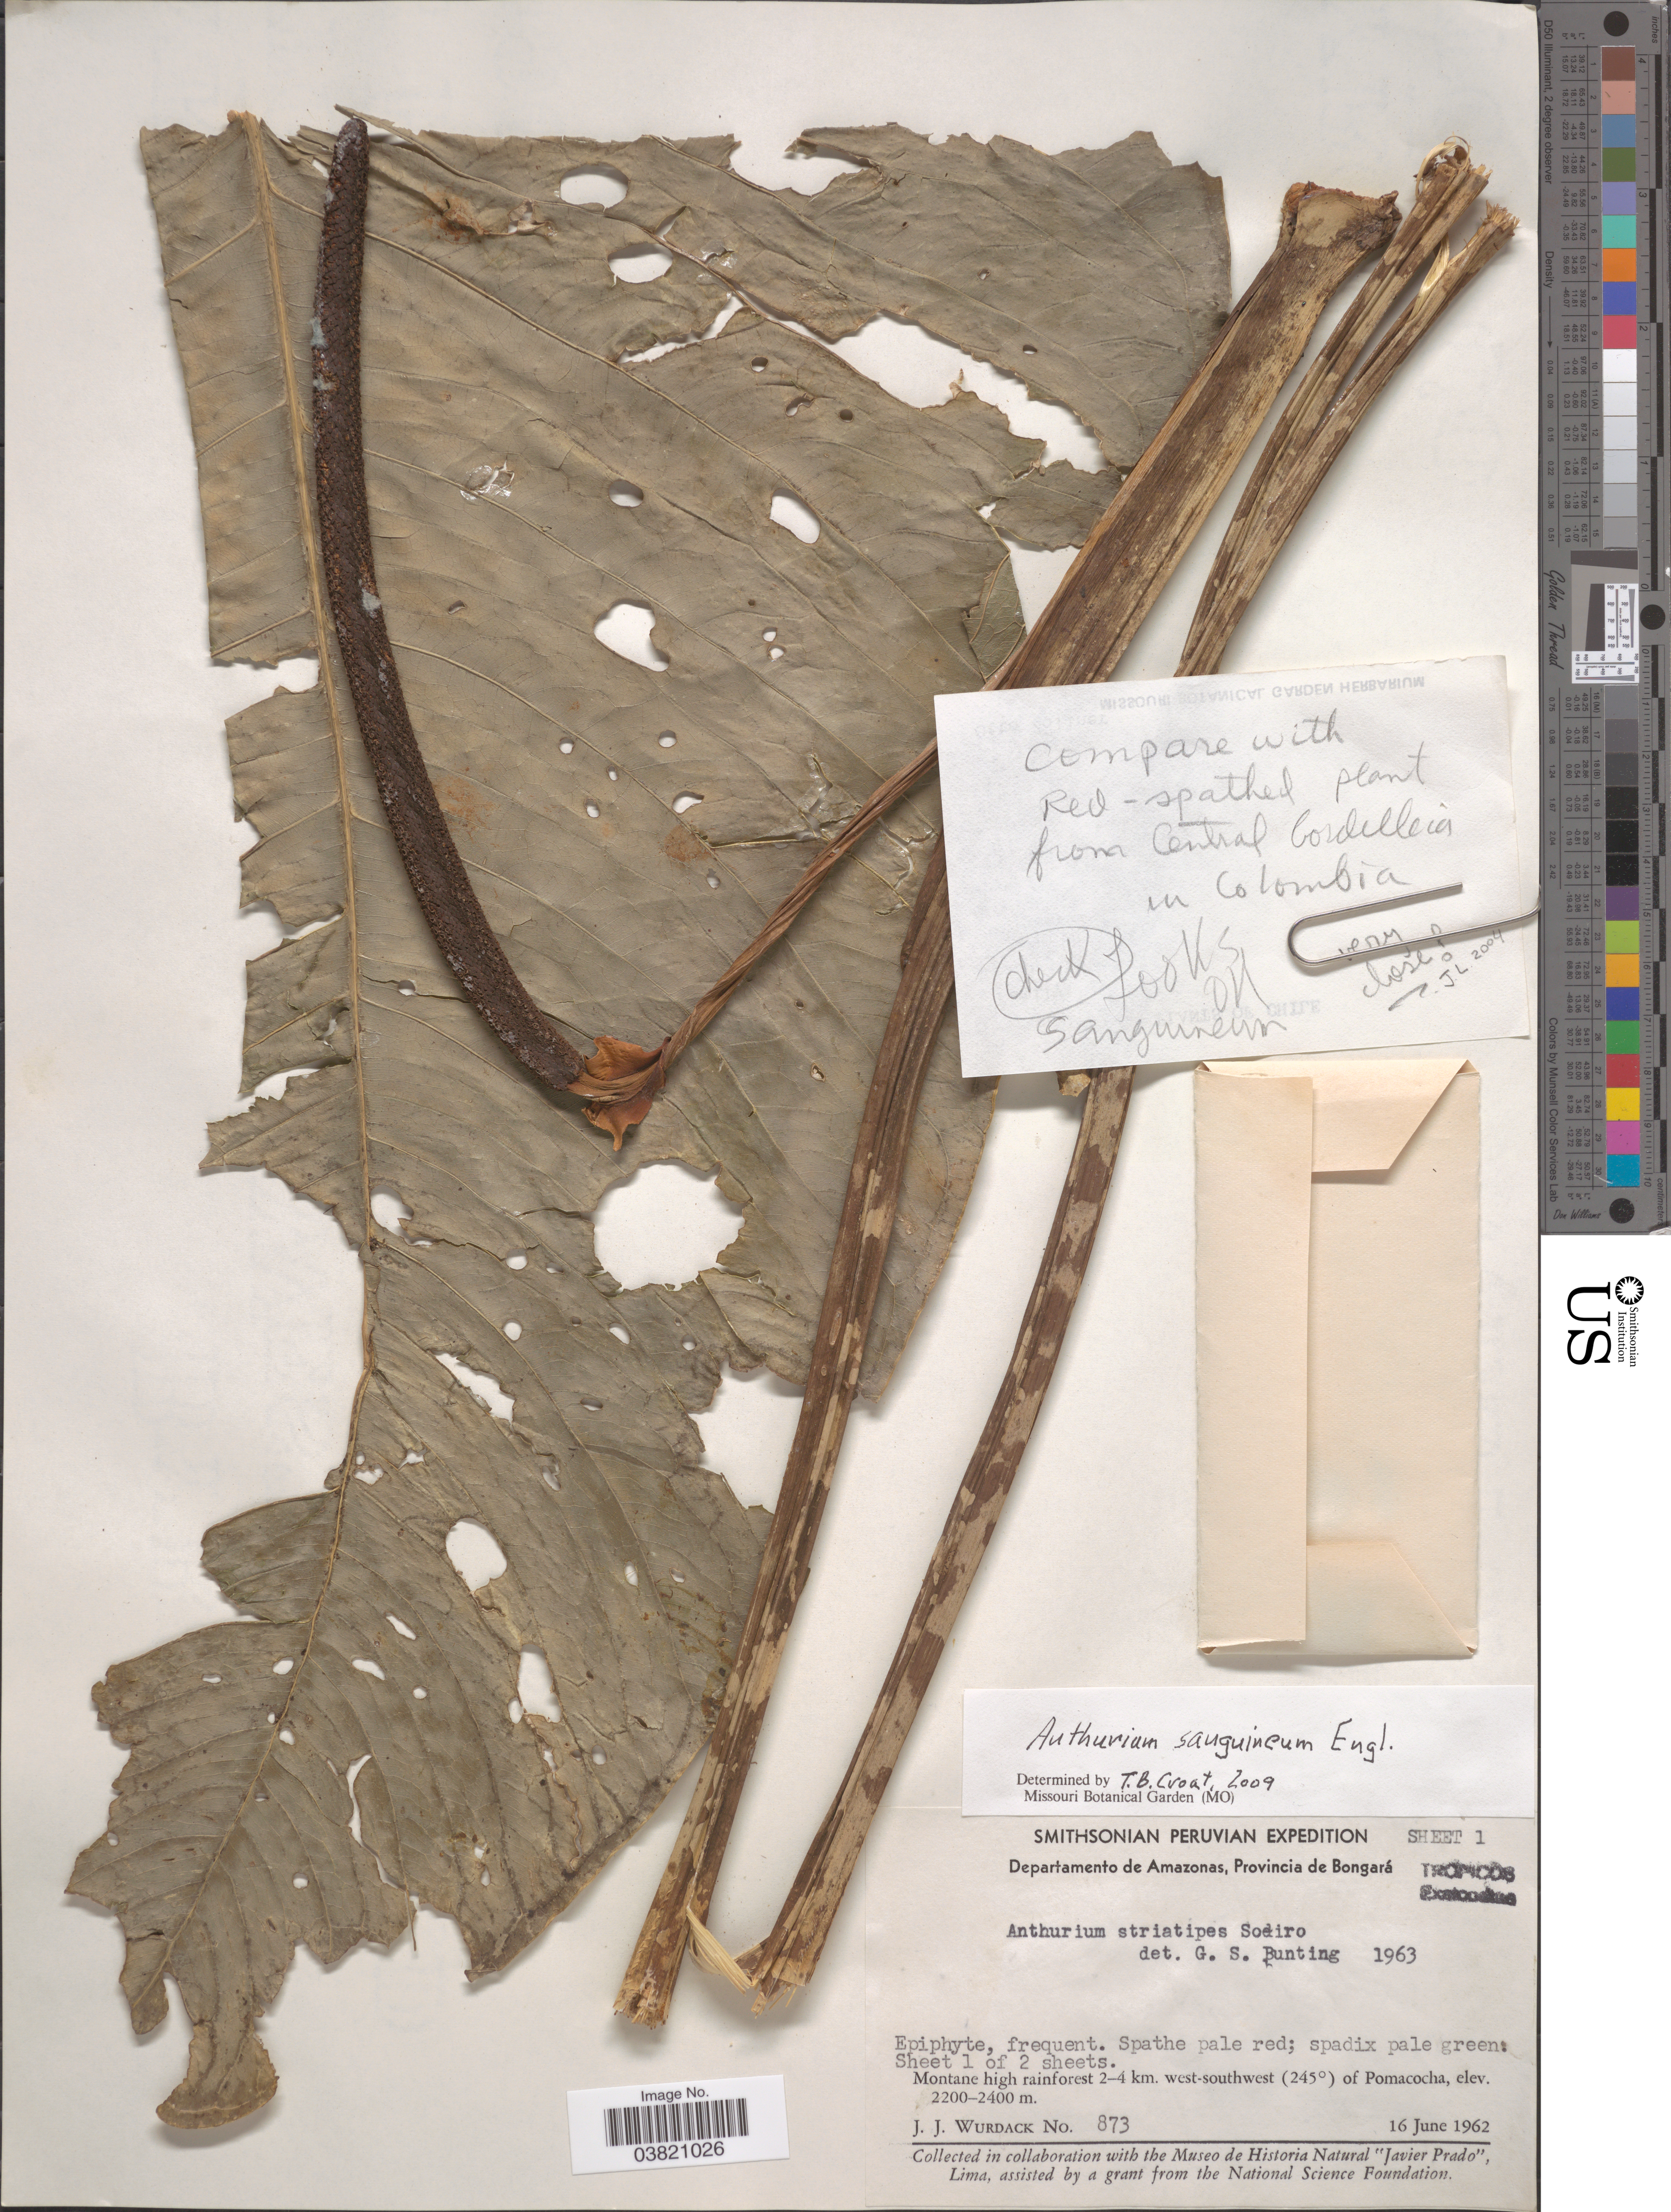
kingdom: Plantae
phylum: Tracheophyta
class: Liliopsida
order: Alismatales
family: Araceae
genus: Anthurium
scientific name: Anthurium sanguineum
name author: Engl.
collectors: J. J. Wurdack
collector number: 873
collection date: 1962-06-16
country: Peru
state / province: Amazonas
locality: Departamento de Amazonas, Provincia de Bongará. Montane high rainforest 2-4 km. west-southwest (245º) of Pomacocha.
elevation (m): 2200